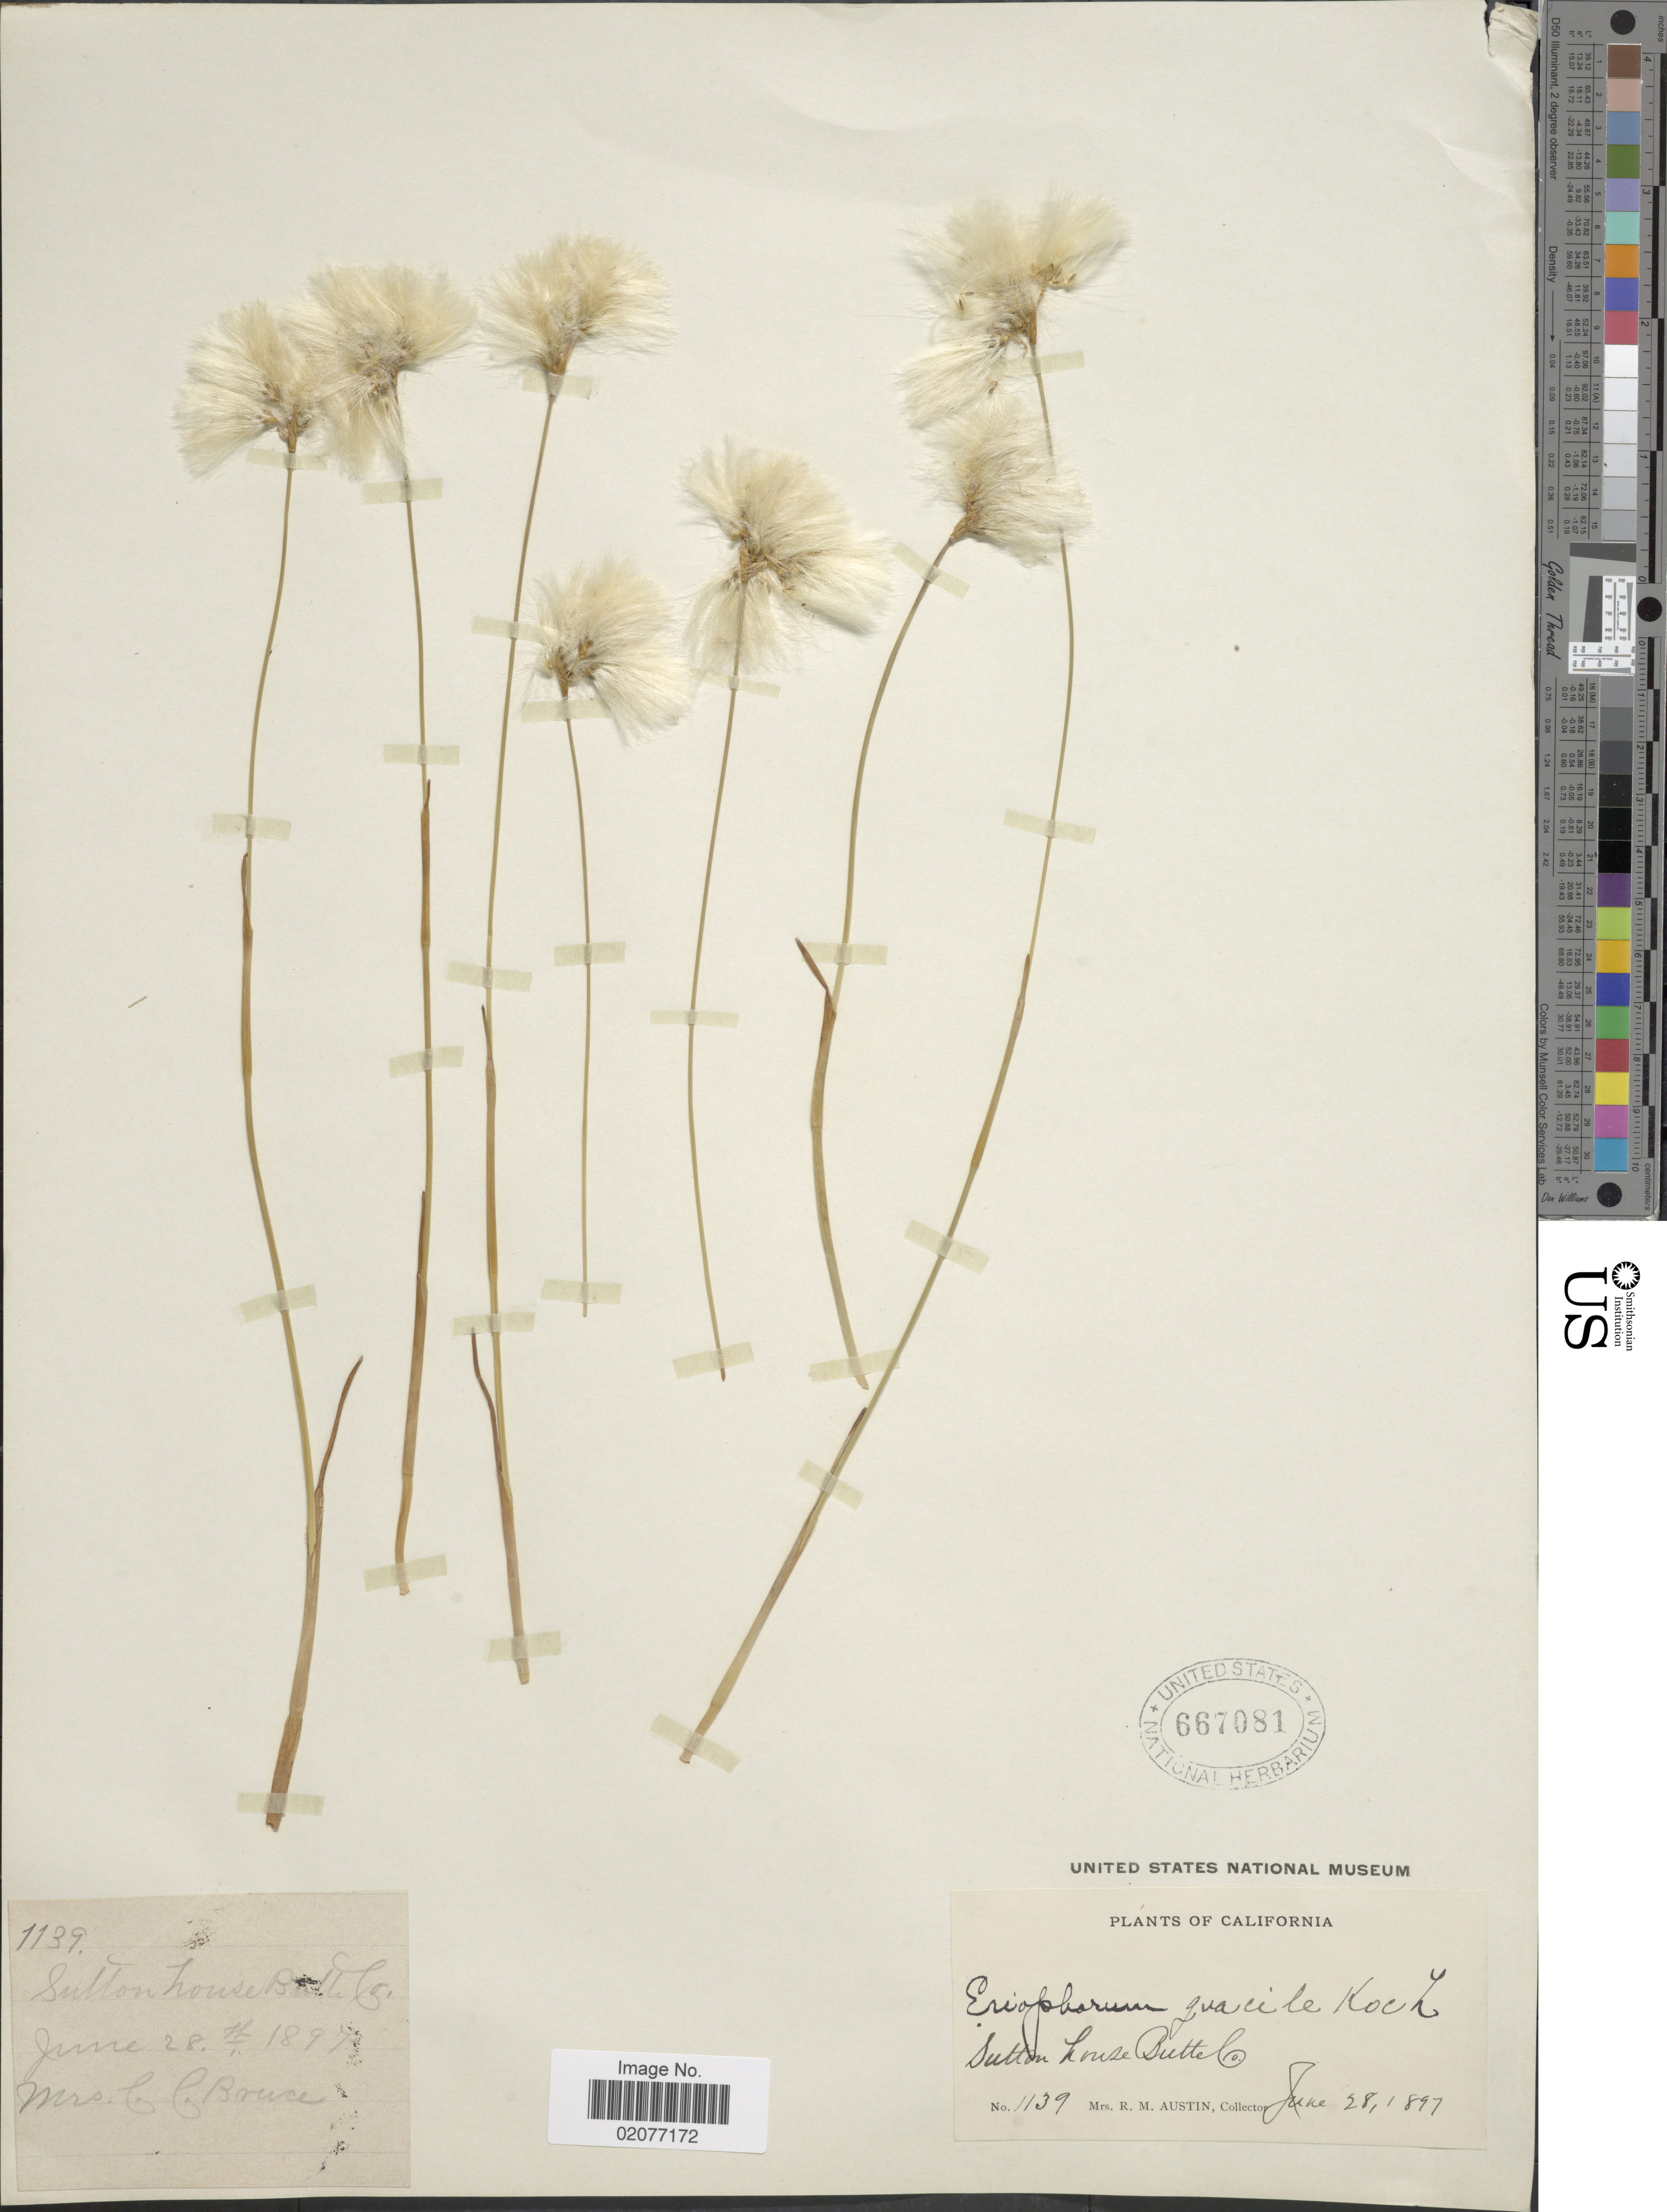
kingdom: Plantae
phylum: Tracheophyta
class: Liliopsida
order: Poales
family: Cyperaceae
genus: Eriophorum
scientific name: Eriophorum gracile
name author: W.D.J. Koch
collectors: R. Austin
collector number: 1139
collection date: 1897-06-28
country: United States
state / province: California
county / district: Butte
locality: California. Sutton House Butte Co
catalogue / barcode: US 667081